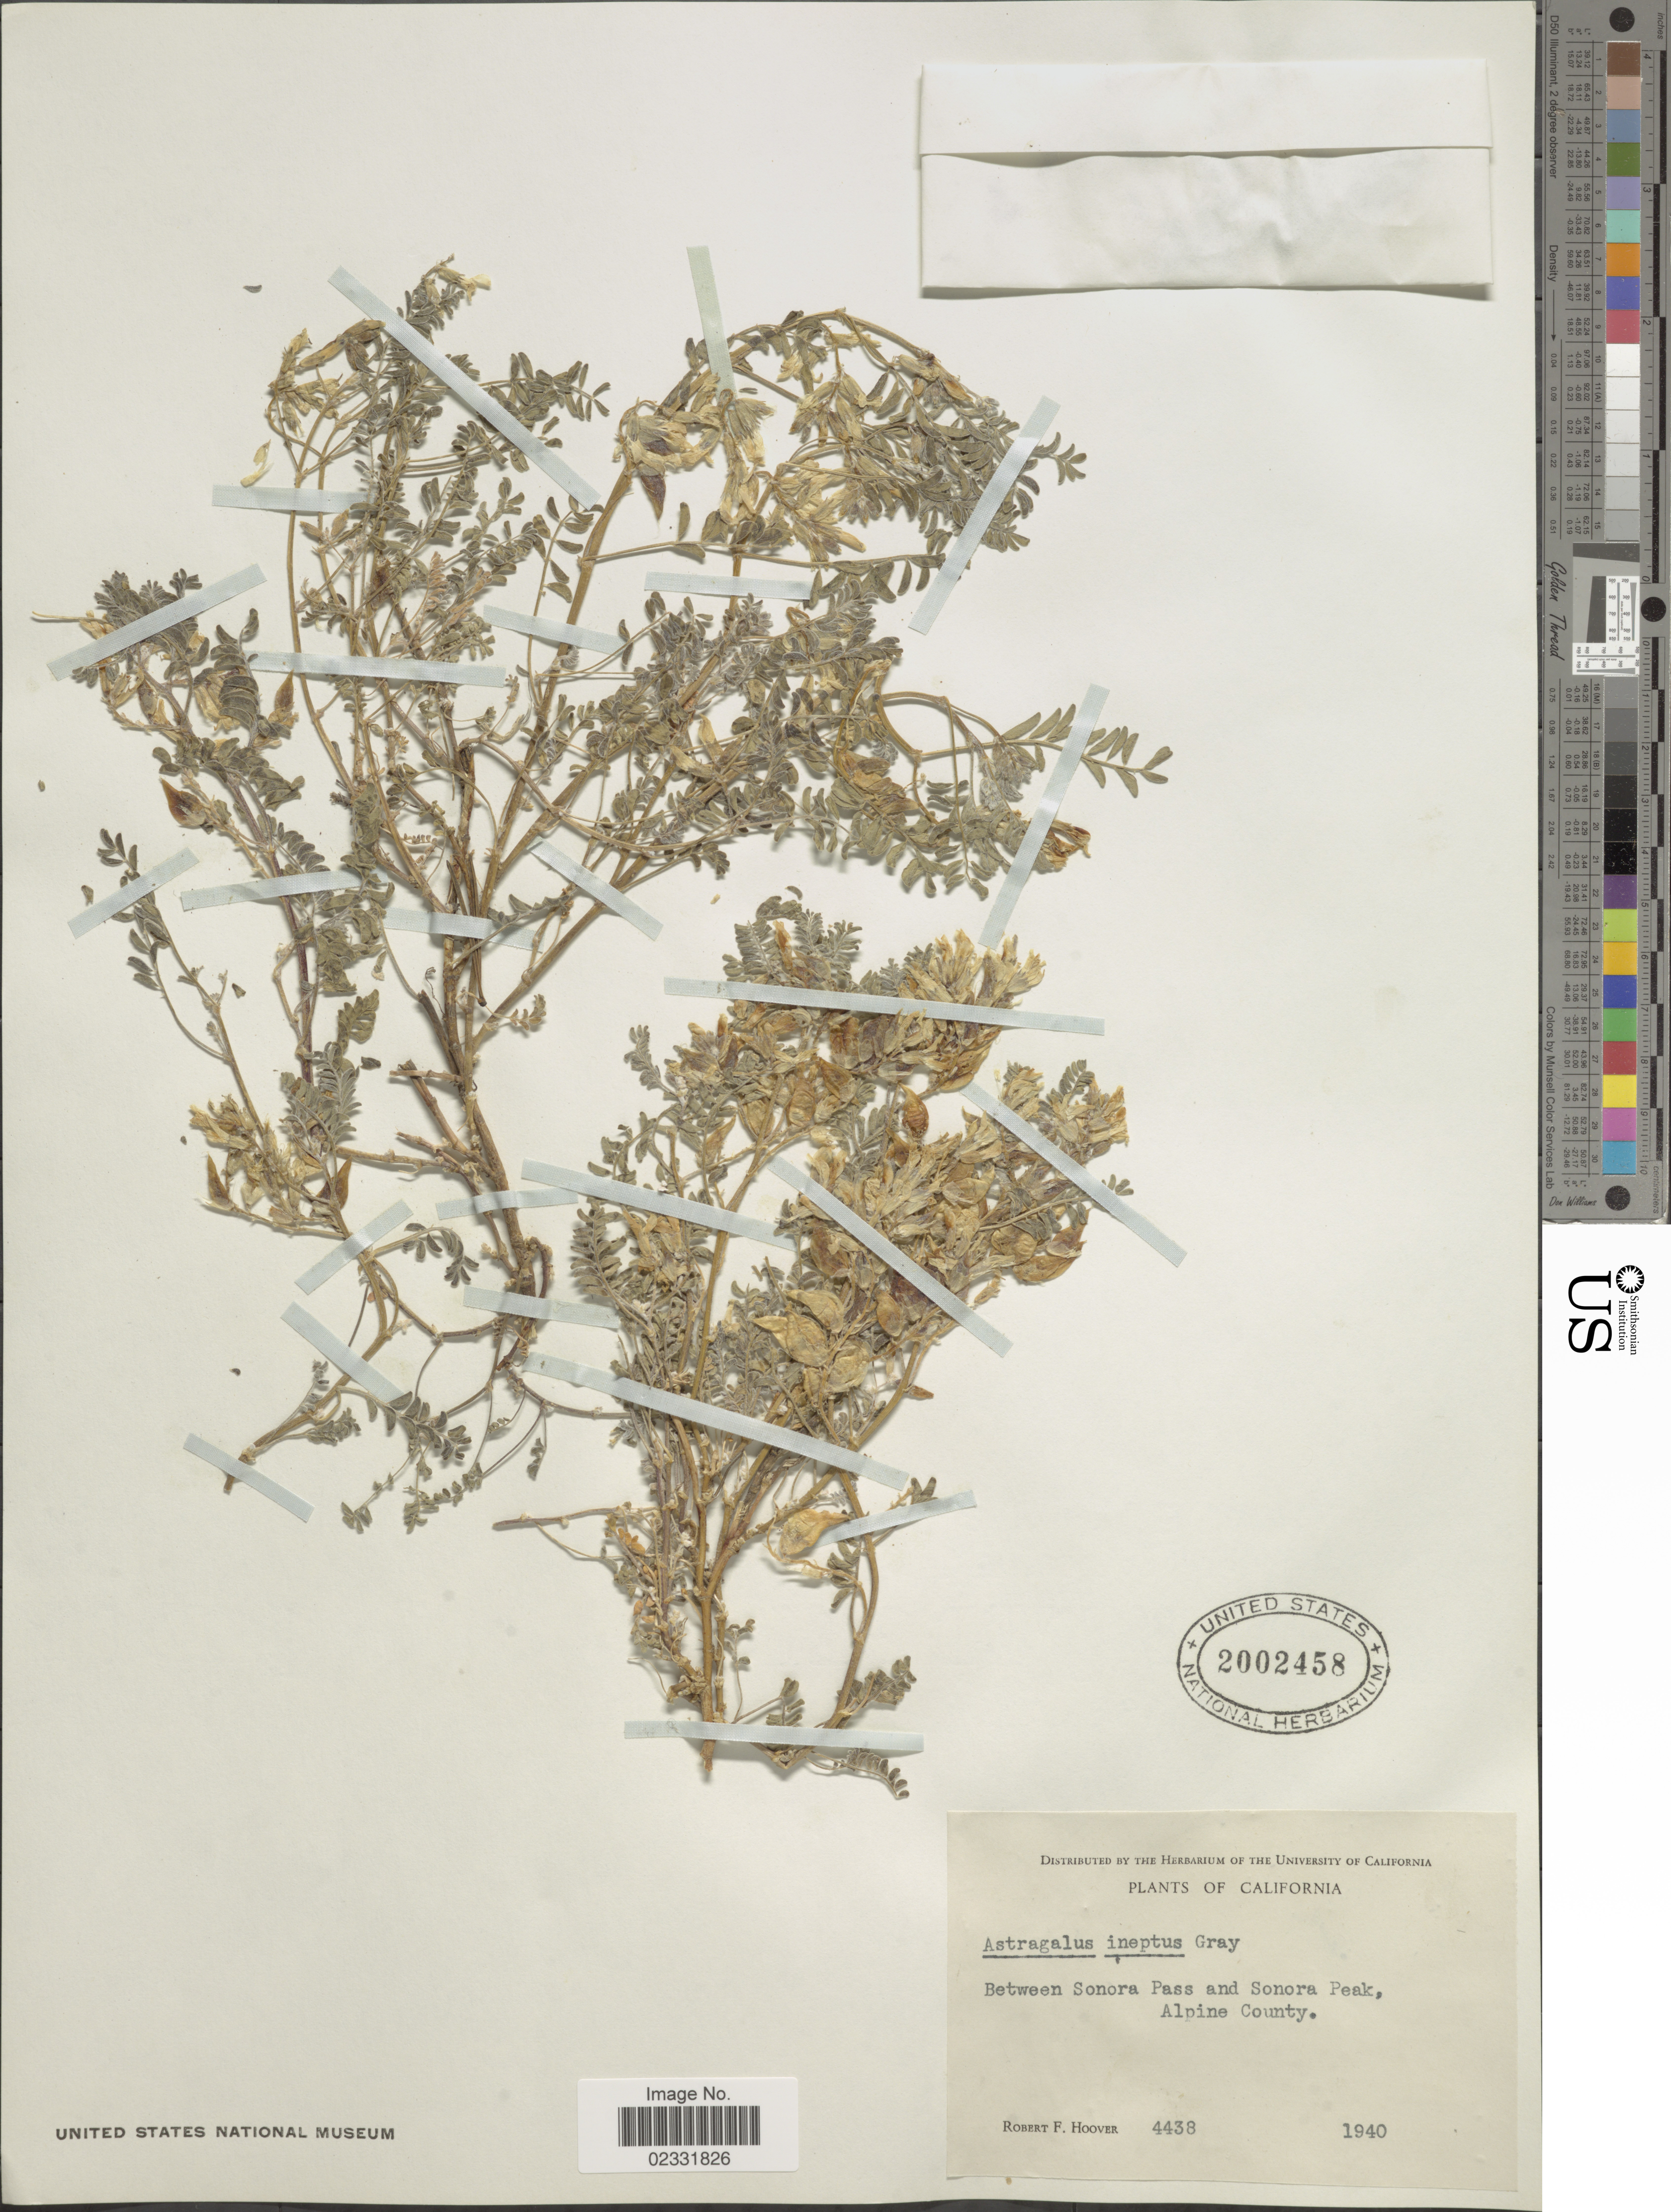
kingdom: Plantae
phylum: Tracheophyta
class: Magnoliopsida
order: Fabales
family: Fabaceae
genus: Astragalus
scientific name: Astragalus ineptus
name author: A. Gray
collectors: R. F. Hoover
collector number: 4438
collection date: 1940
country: United States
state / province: California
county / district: Alpine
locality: Between Sonora Pass and Sonora Peak, Alpine County.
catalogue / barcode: US 2002458